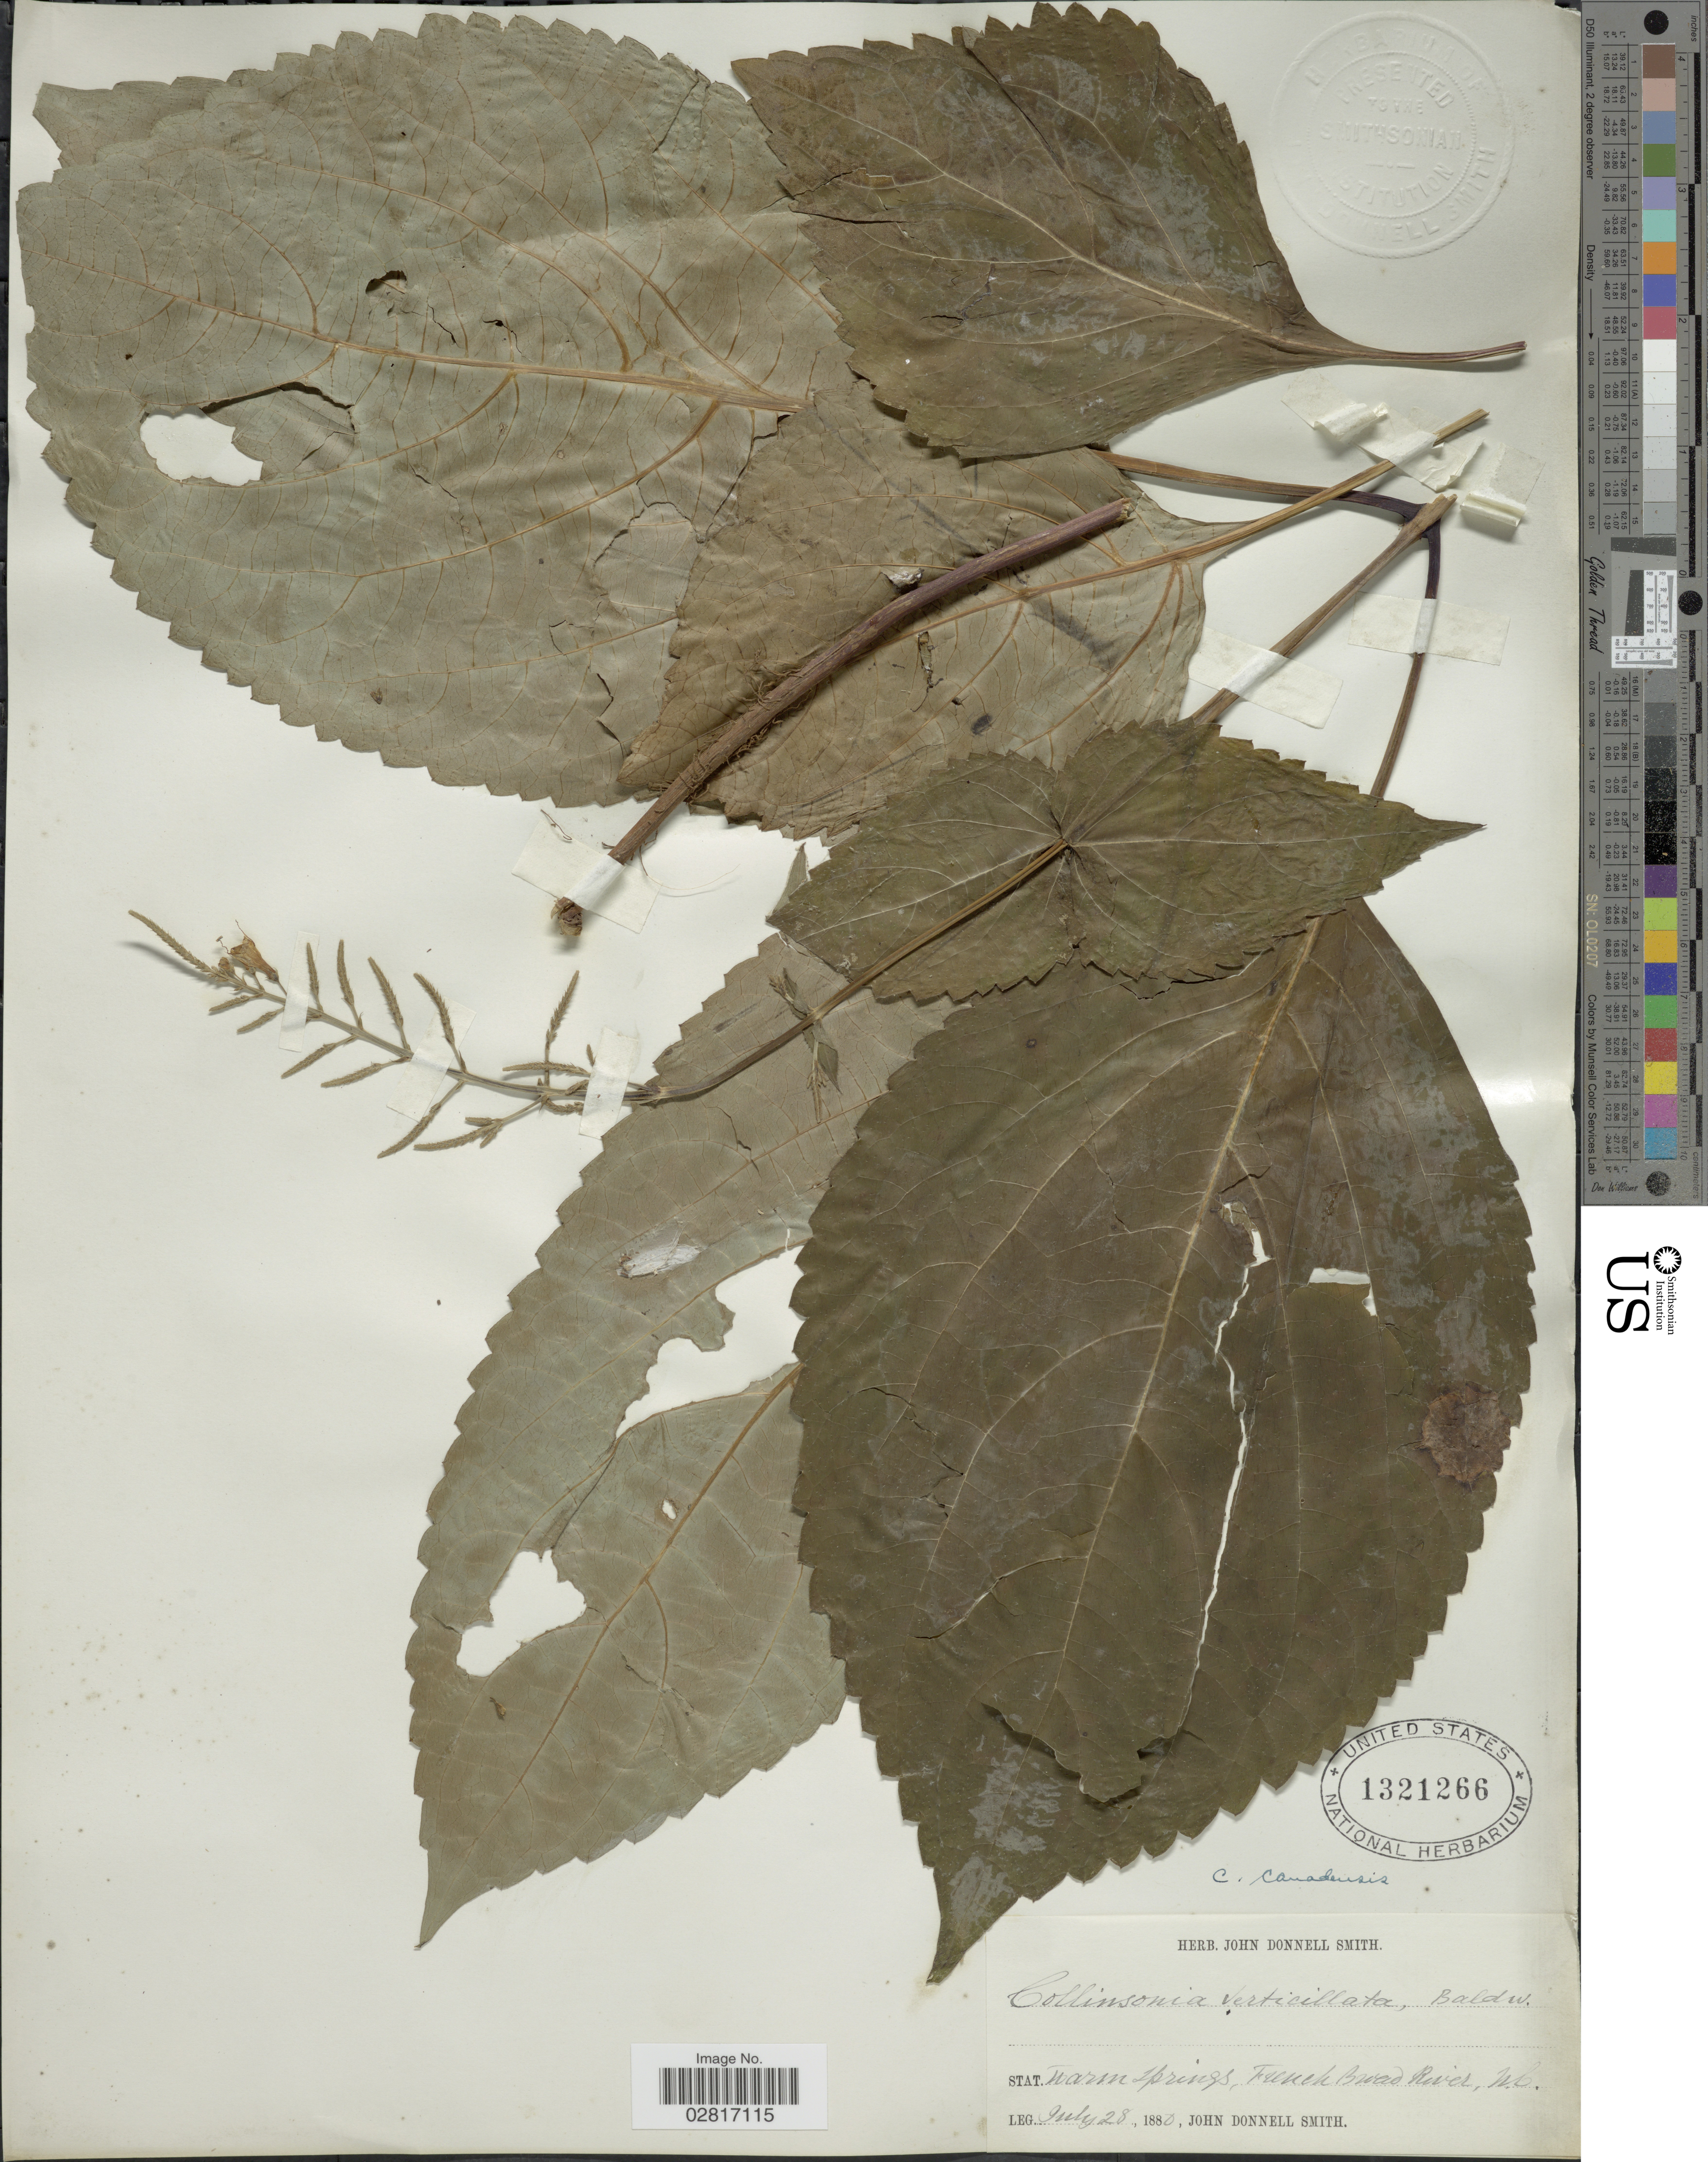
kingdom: Plantae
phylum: Tracheophyta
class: Magnoliopsida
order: Lamiales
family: Lamiaceae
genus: Collinsonia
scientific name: Collinsonia canadensis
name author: L.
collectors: J. Donnell Smith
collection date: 1880-07-28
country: United States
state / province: North Carolina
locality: Warm Springs, French Broad River,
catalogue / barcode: US 1321266